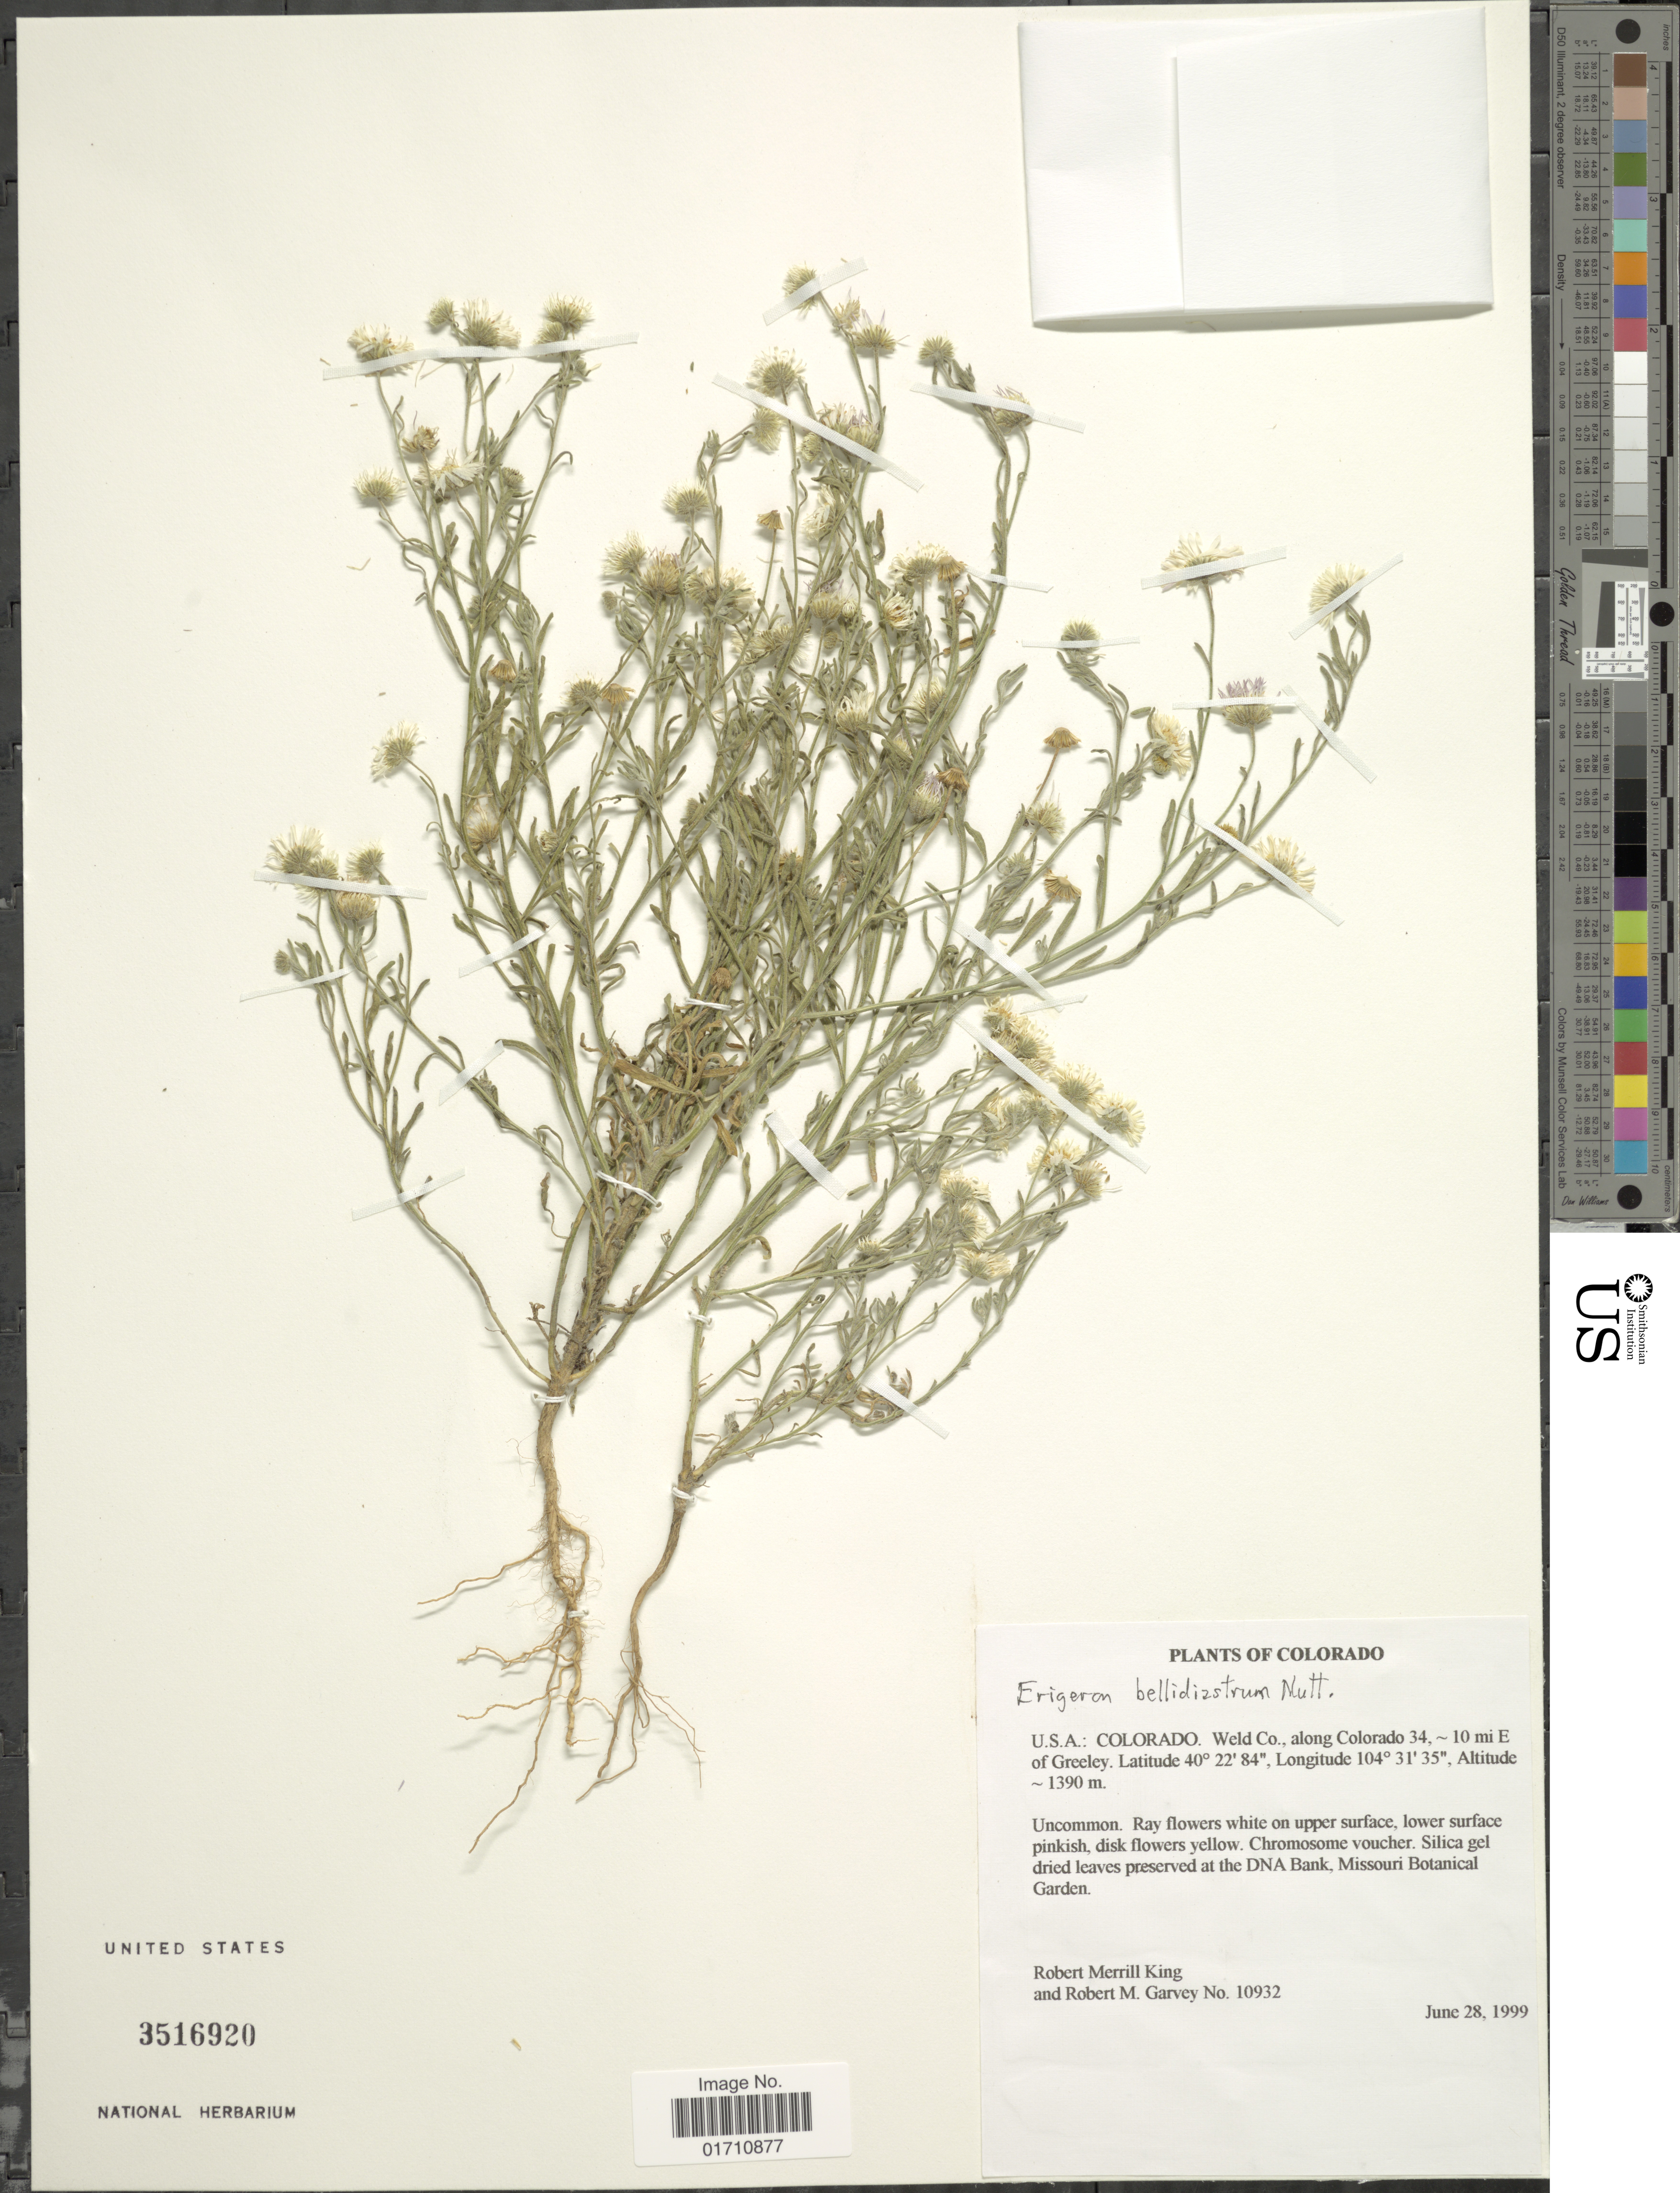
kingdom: Plantae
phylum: Tracheophyta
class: Magnoliopsida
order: Asterales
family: Asteraceae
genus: Erigeron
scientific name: Erigeron bellidiastrum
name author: Nutt.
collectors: R. M. King & R. Garvey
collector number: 10932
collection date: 1999-06-28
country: United States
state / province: Colorado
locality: Colorado, Weld Co., along Colorado 34, 10 mi E of Greeley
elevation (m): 1390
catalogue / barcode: US 3516920